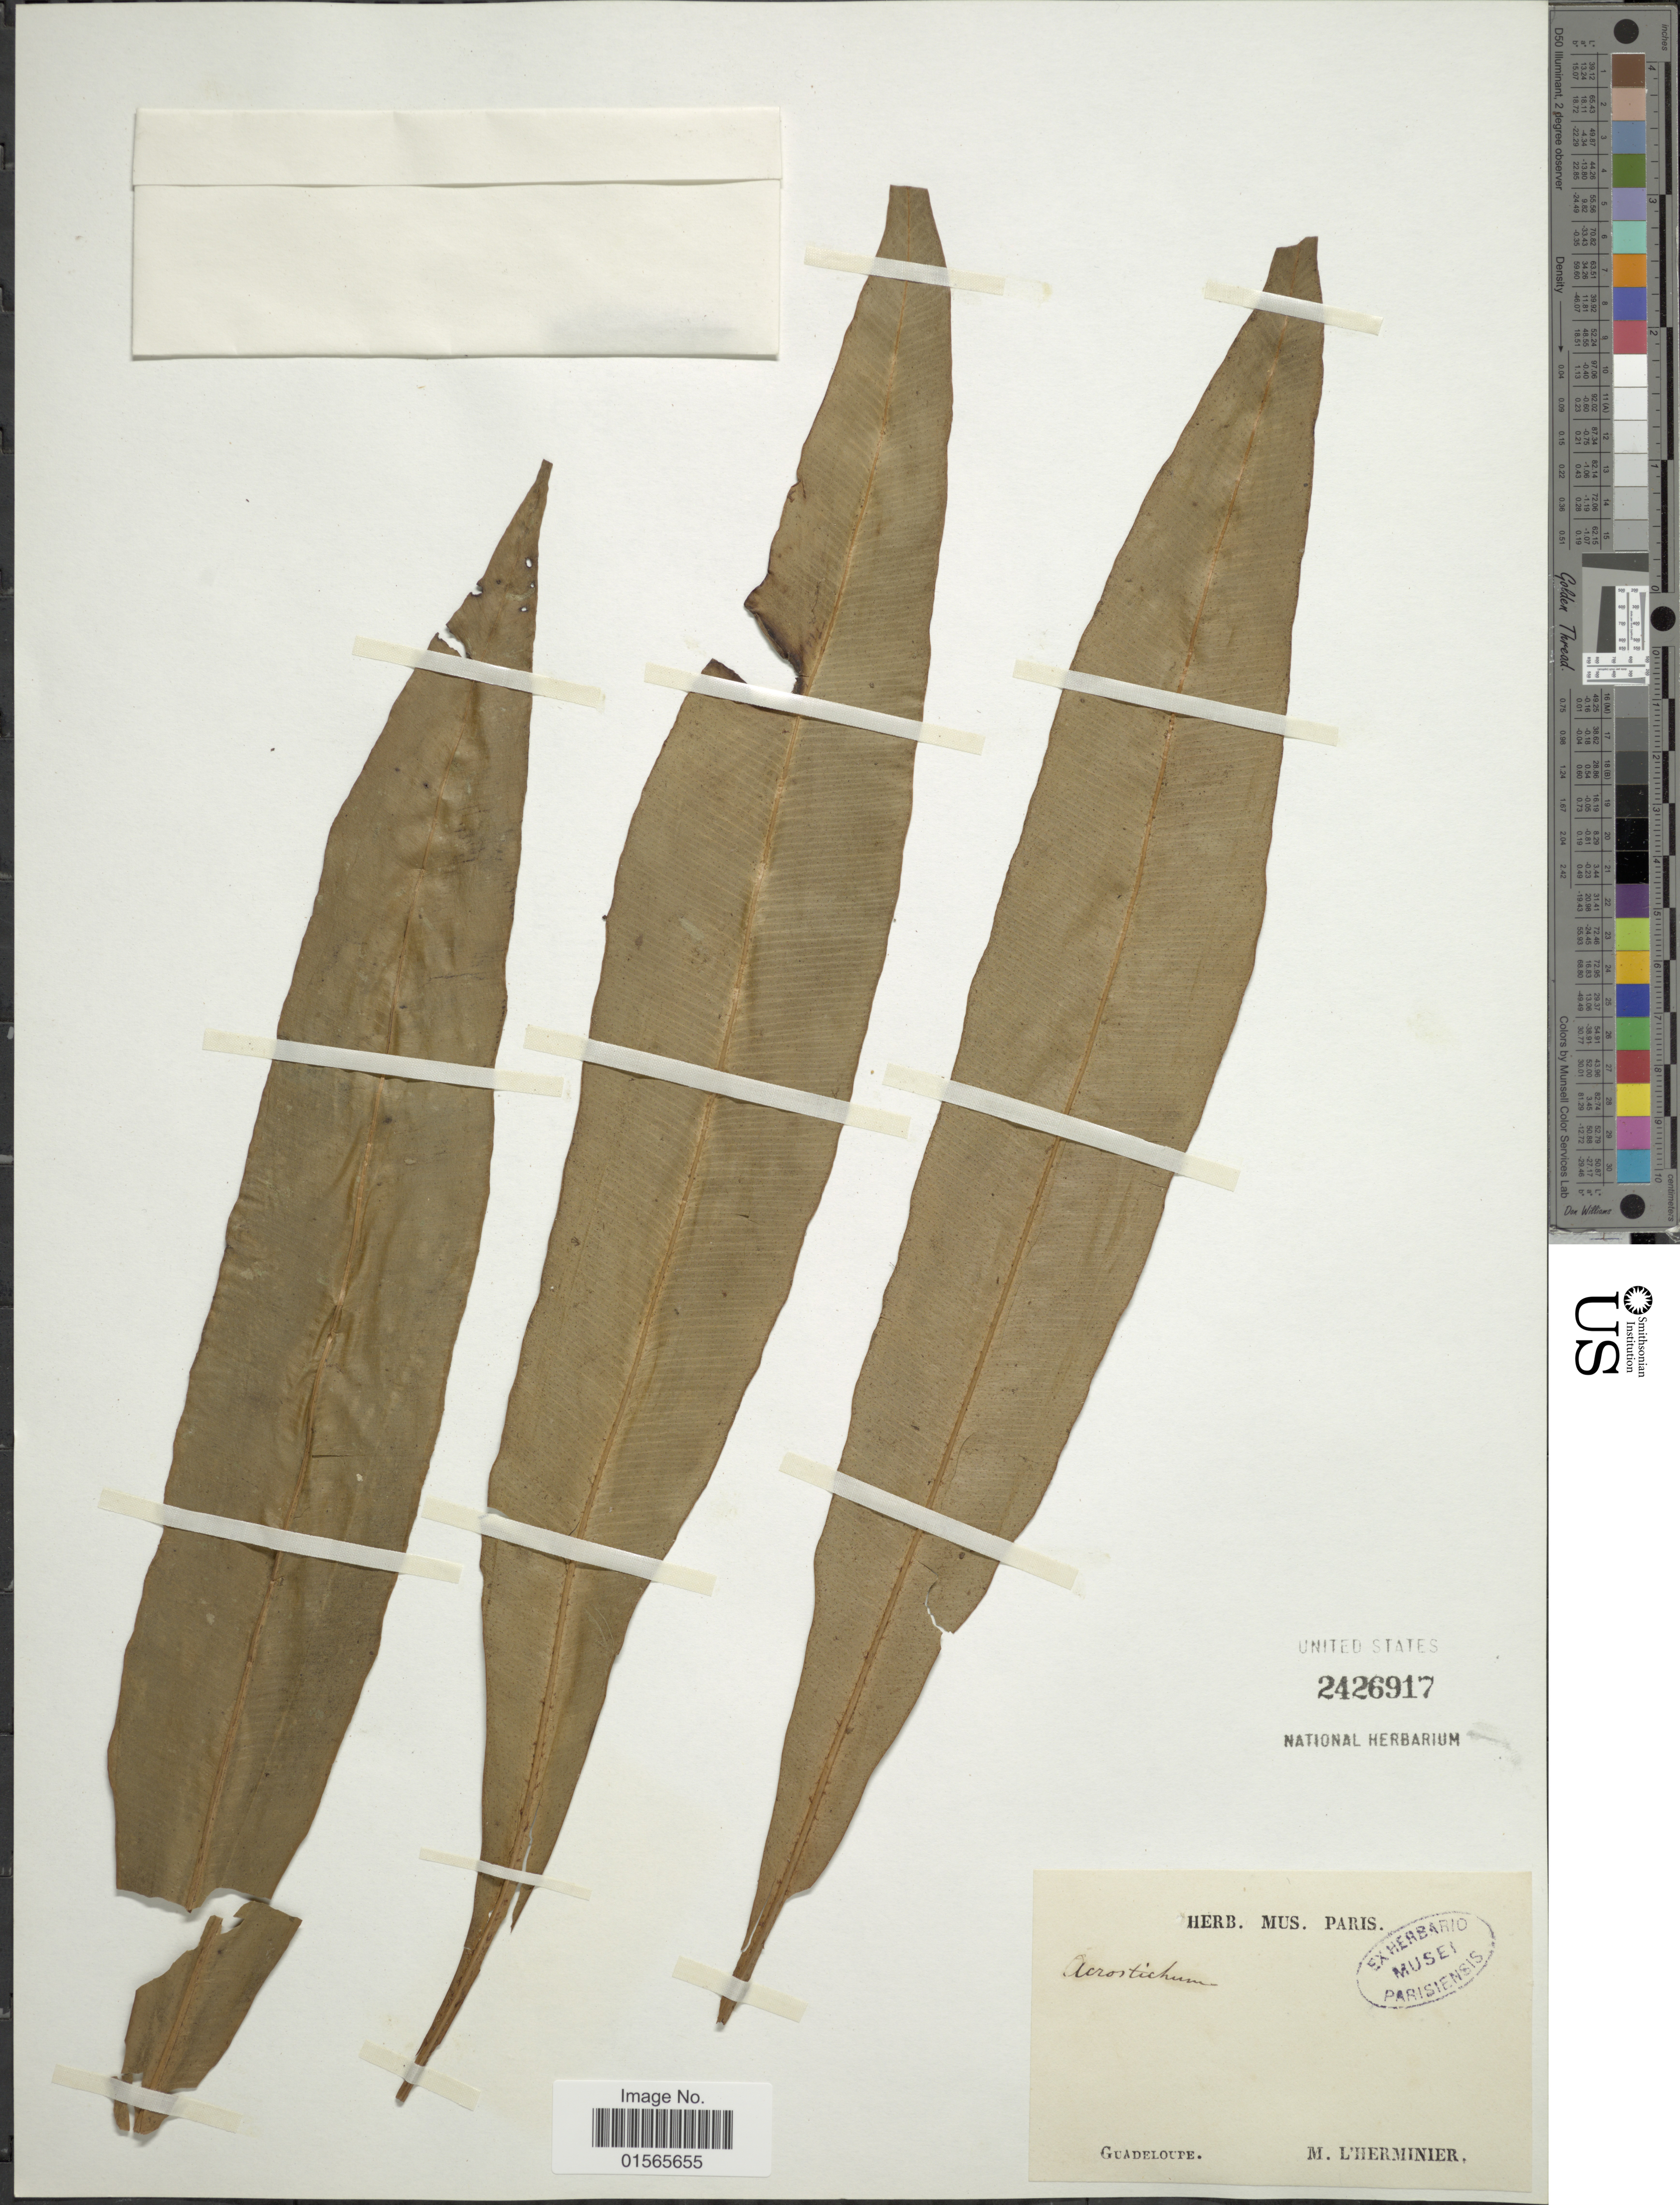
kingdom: Plantae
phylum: Tracheophyta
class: Polypodiopsida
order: Polypodiales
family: Dryopteridaceae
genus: Elaphoglossum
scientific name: Elaphoglossum longifolium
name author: J. Sm.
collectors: M. L'Herminier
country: Guadeloupe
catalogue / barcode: US 2426917